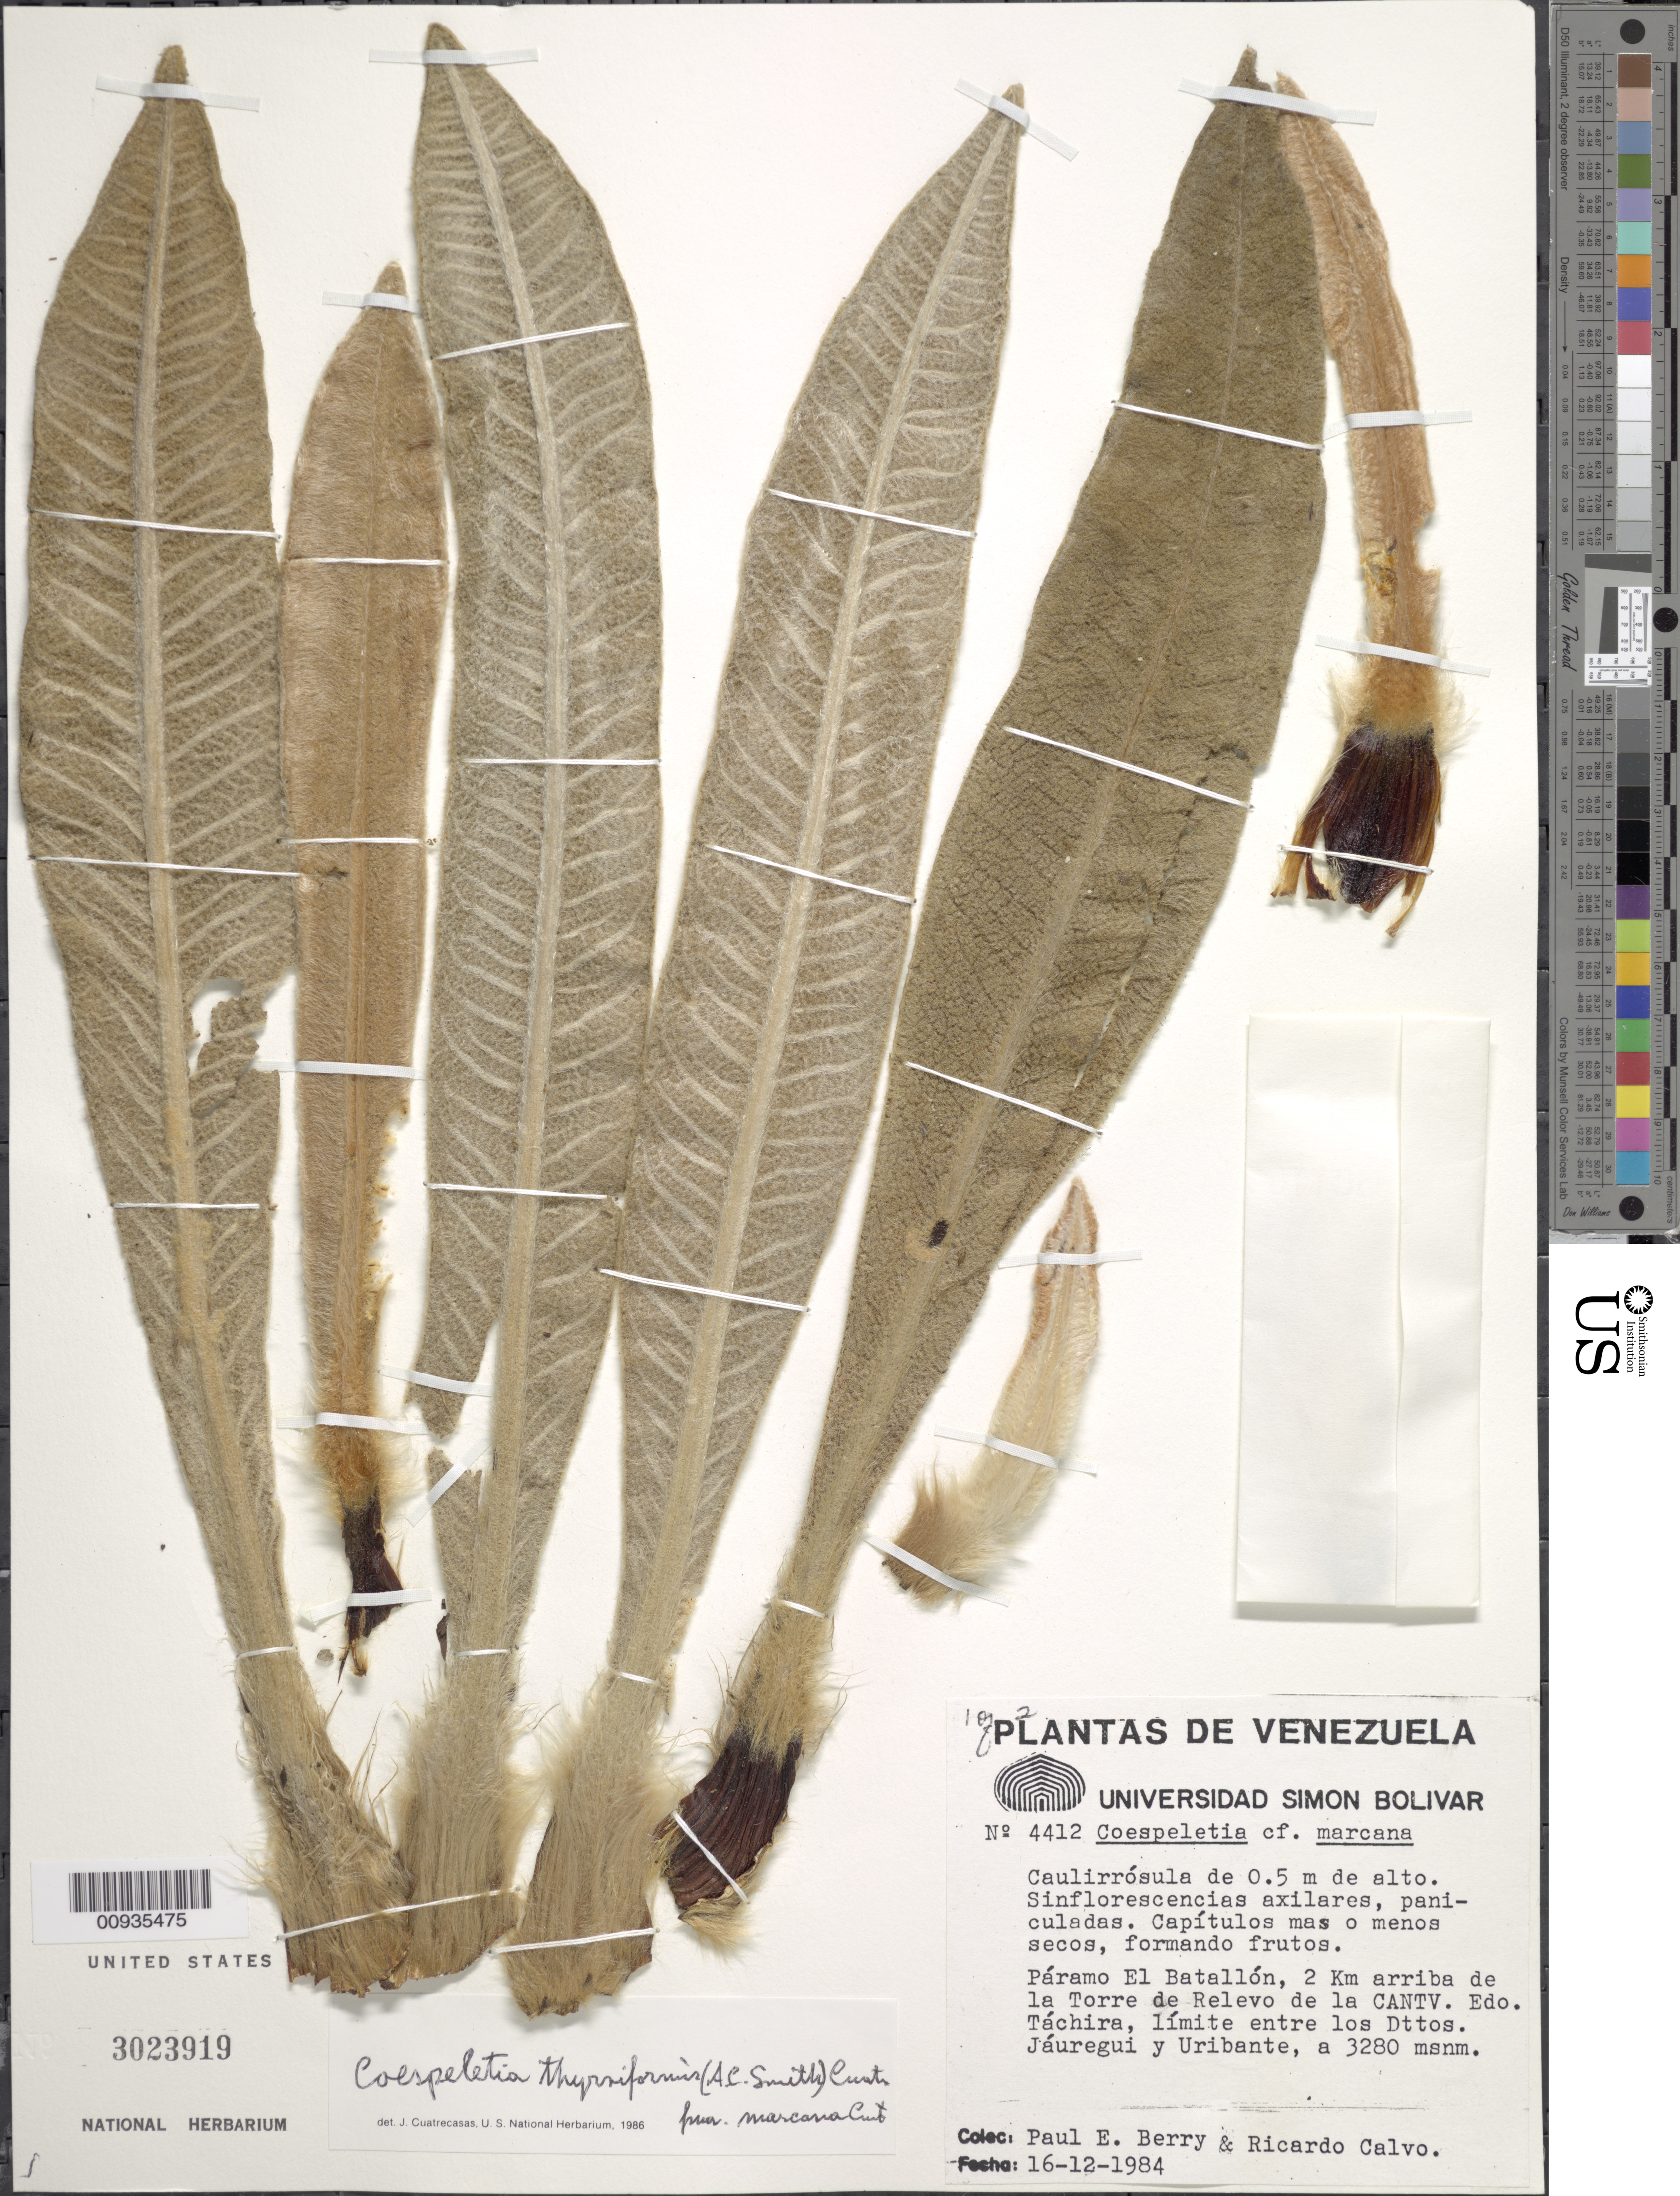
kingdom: Plantae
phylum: Tracheophyta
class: Magnoliopsida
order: Asterales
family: Asteraceae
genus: Coespeletia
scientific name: Coespeletia thyrsiformis f. marcana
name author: (A.C. Sm.) Cuatrec.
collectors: P. E. Berry & R. Calvo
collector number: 4412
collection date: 1984-12-16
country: Venezuela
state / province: Táchira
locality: Páramo del Batallón. 2 km arriba de la Torre de Relevo de la CANTV. Límite entro los Dttos. Jáuregui y Uribante. Páramo El Batallon, 2 km arriba de la Torre de Relevo de la CANTV. Edo. Tachira, limite entre los Dttos. Tachira, limite entre los Dttos. Ja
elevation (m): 3280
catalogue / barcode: US 3023919